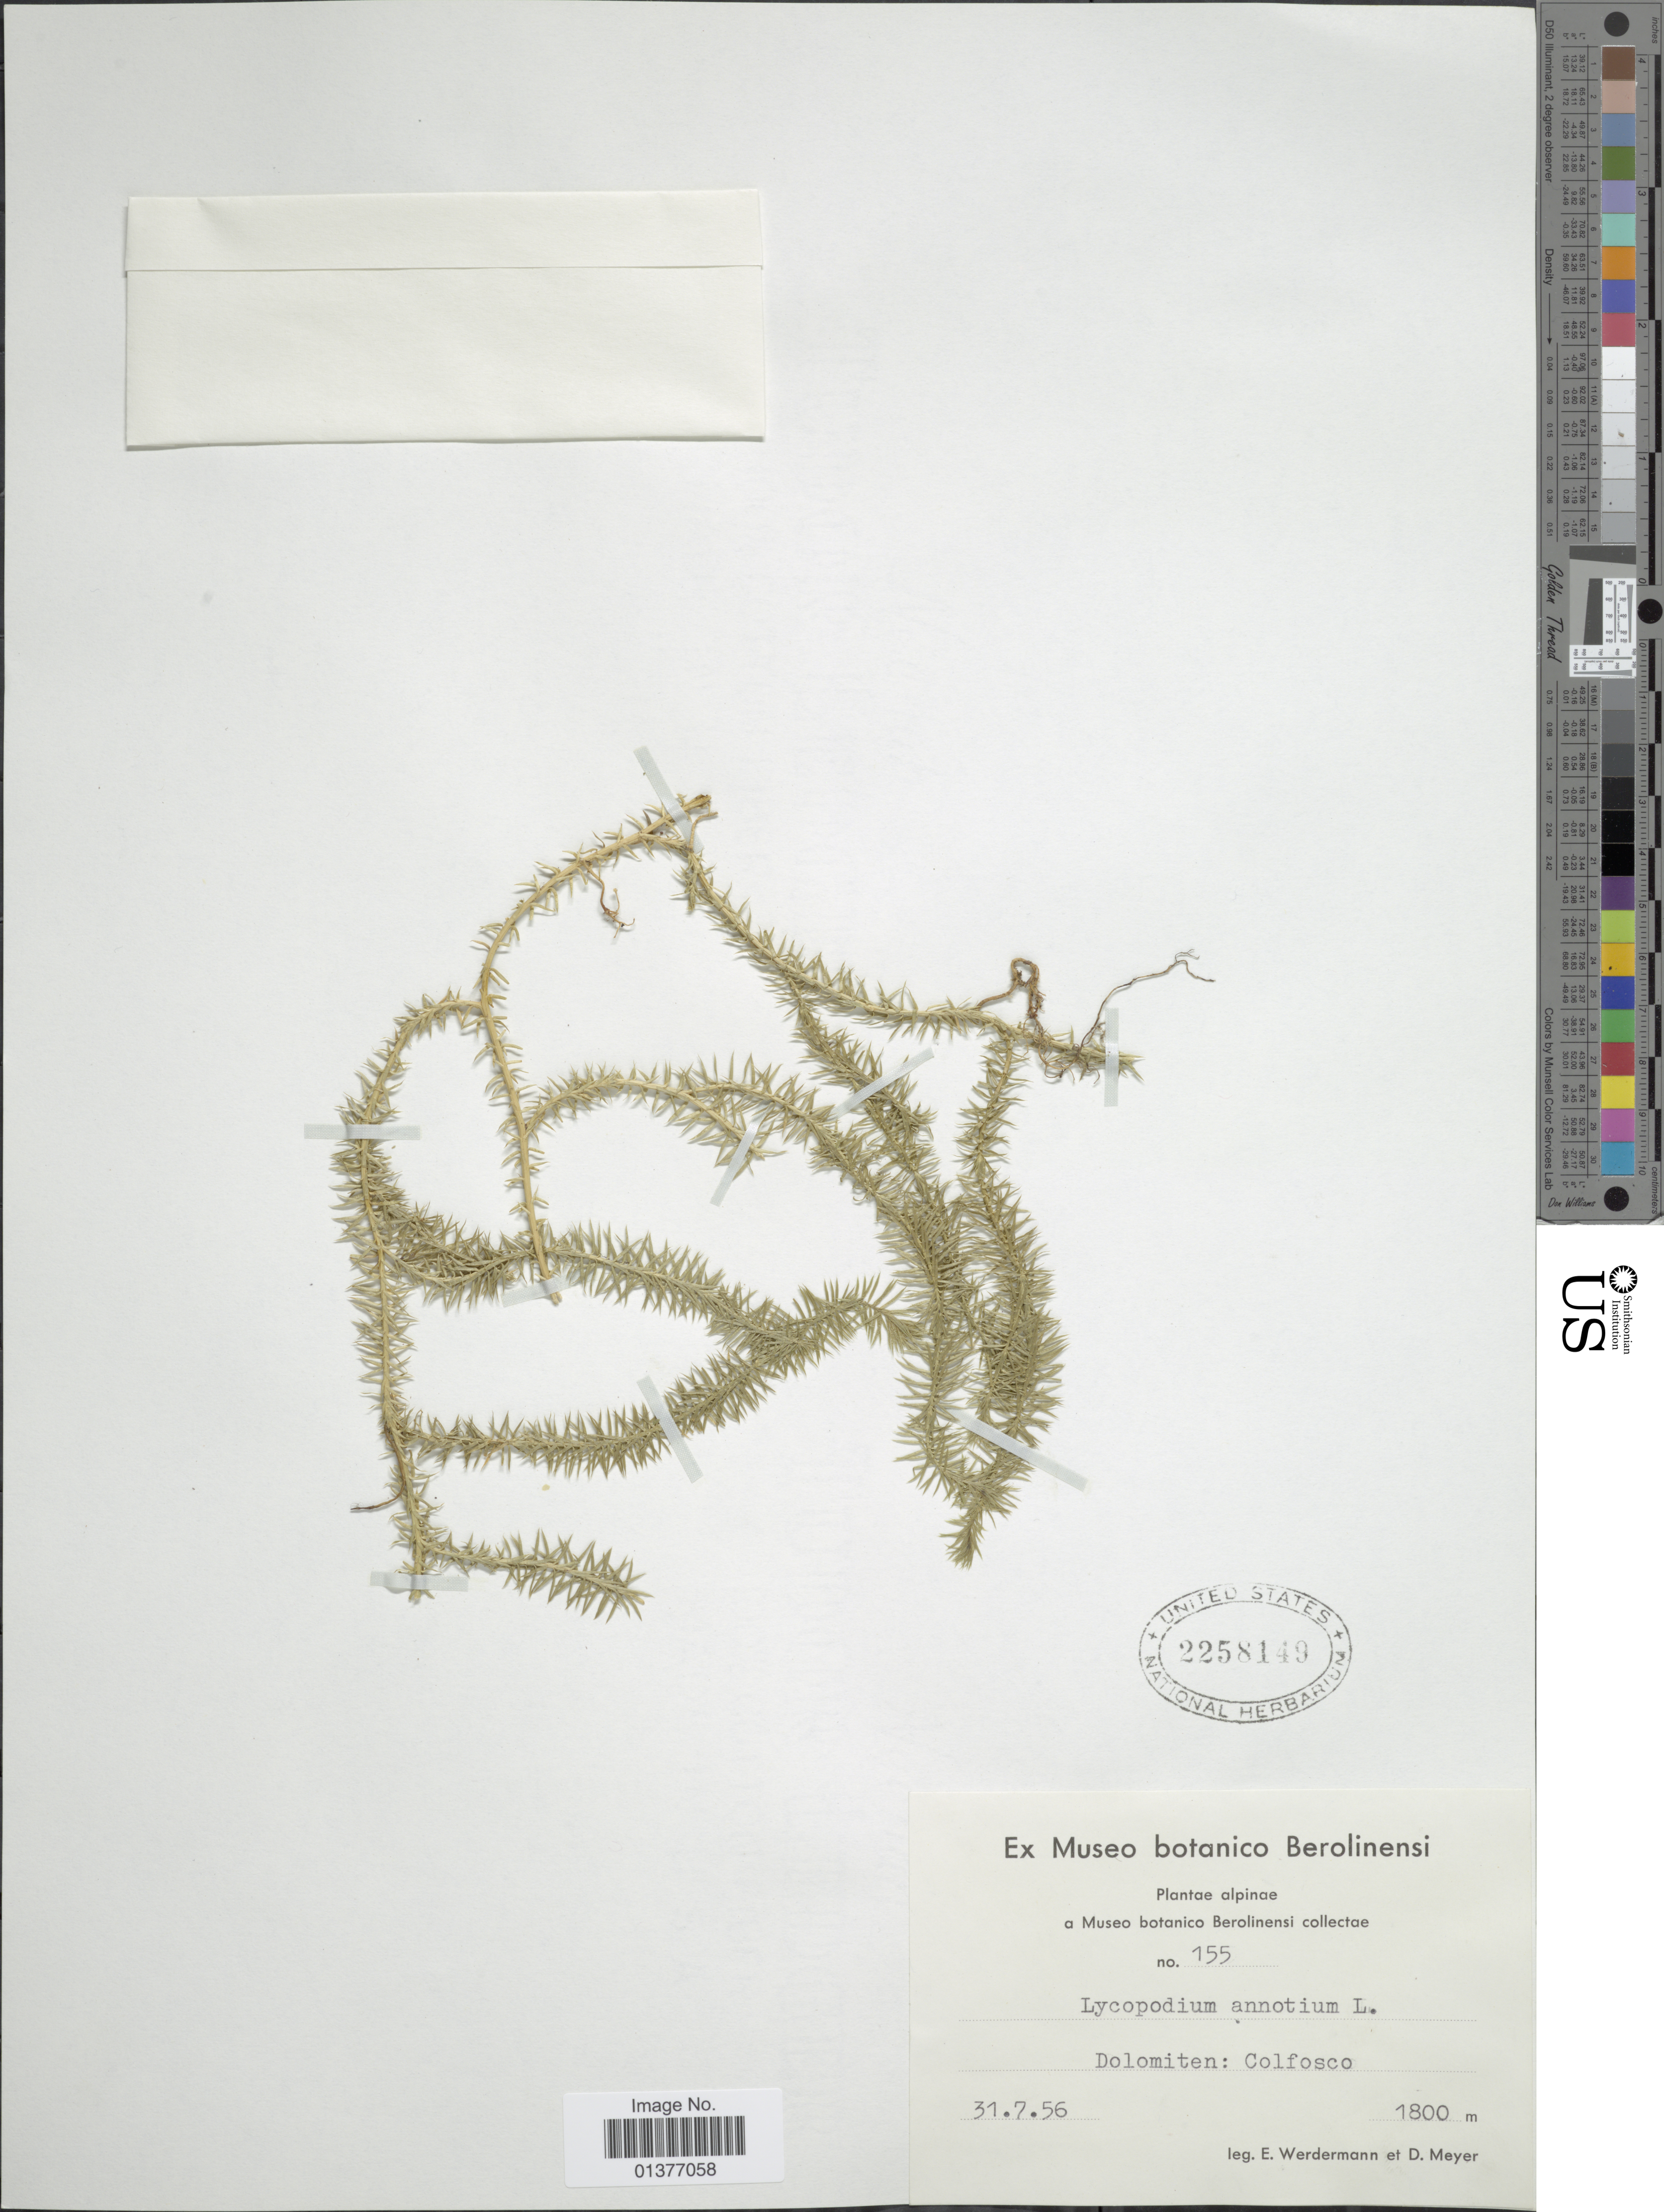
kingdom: Plantae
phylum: Tracheophyta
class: Lycopodiopsida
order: Lycopodiales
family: Lycopodiaceae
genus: Spinulum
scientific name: Spinulum annotinum subsp. annotinum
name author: (L.) A. Haines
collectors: E. Wedermann & D. Meyer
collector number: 155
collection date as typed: Transcribed d/m/y: 31/7/56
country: Italy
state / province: Trentino-Alto Adige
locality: Alpinae, Dolomiten: Colfosco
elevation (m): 1800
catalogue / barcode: US 2258149